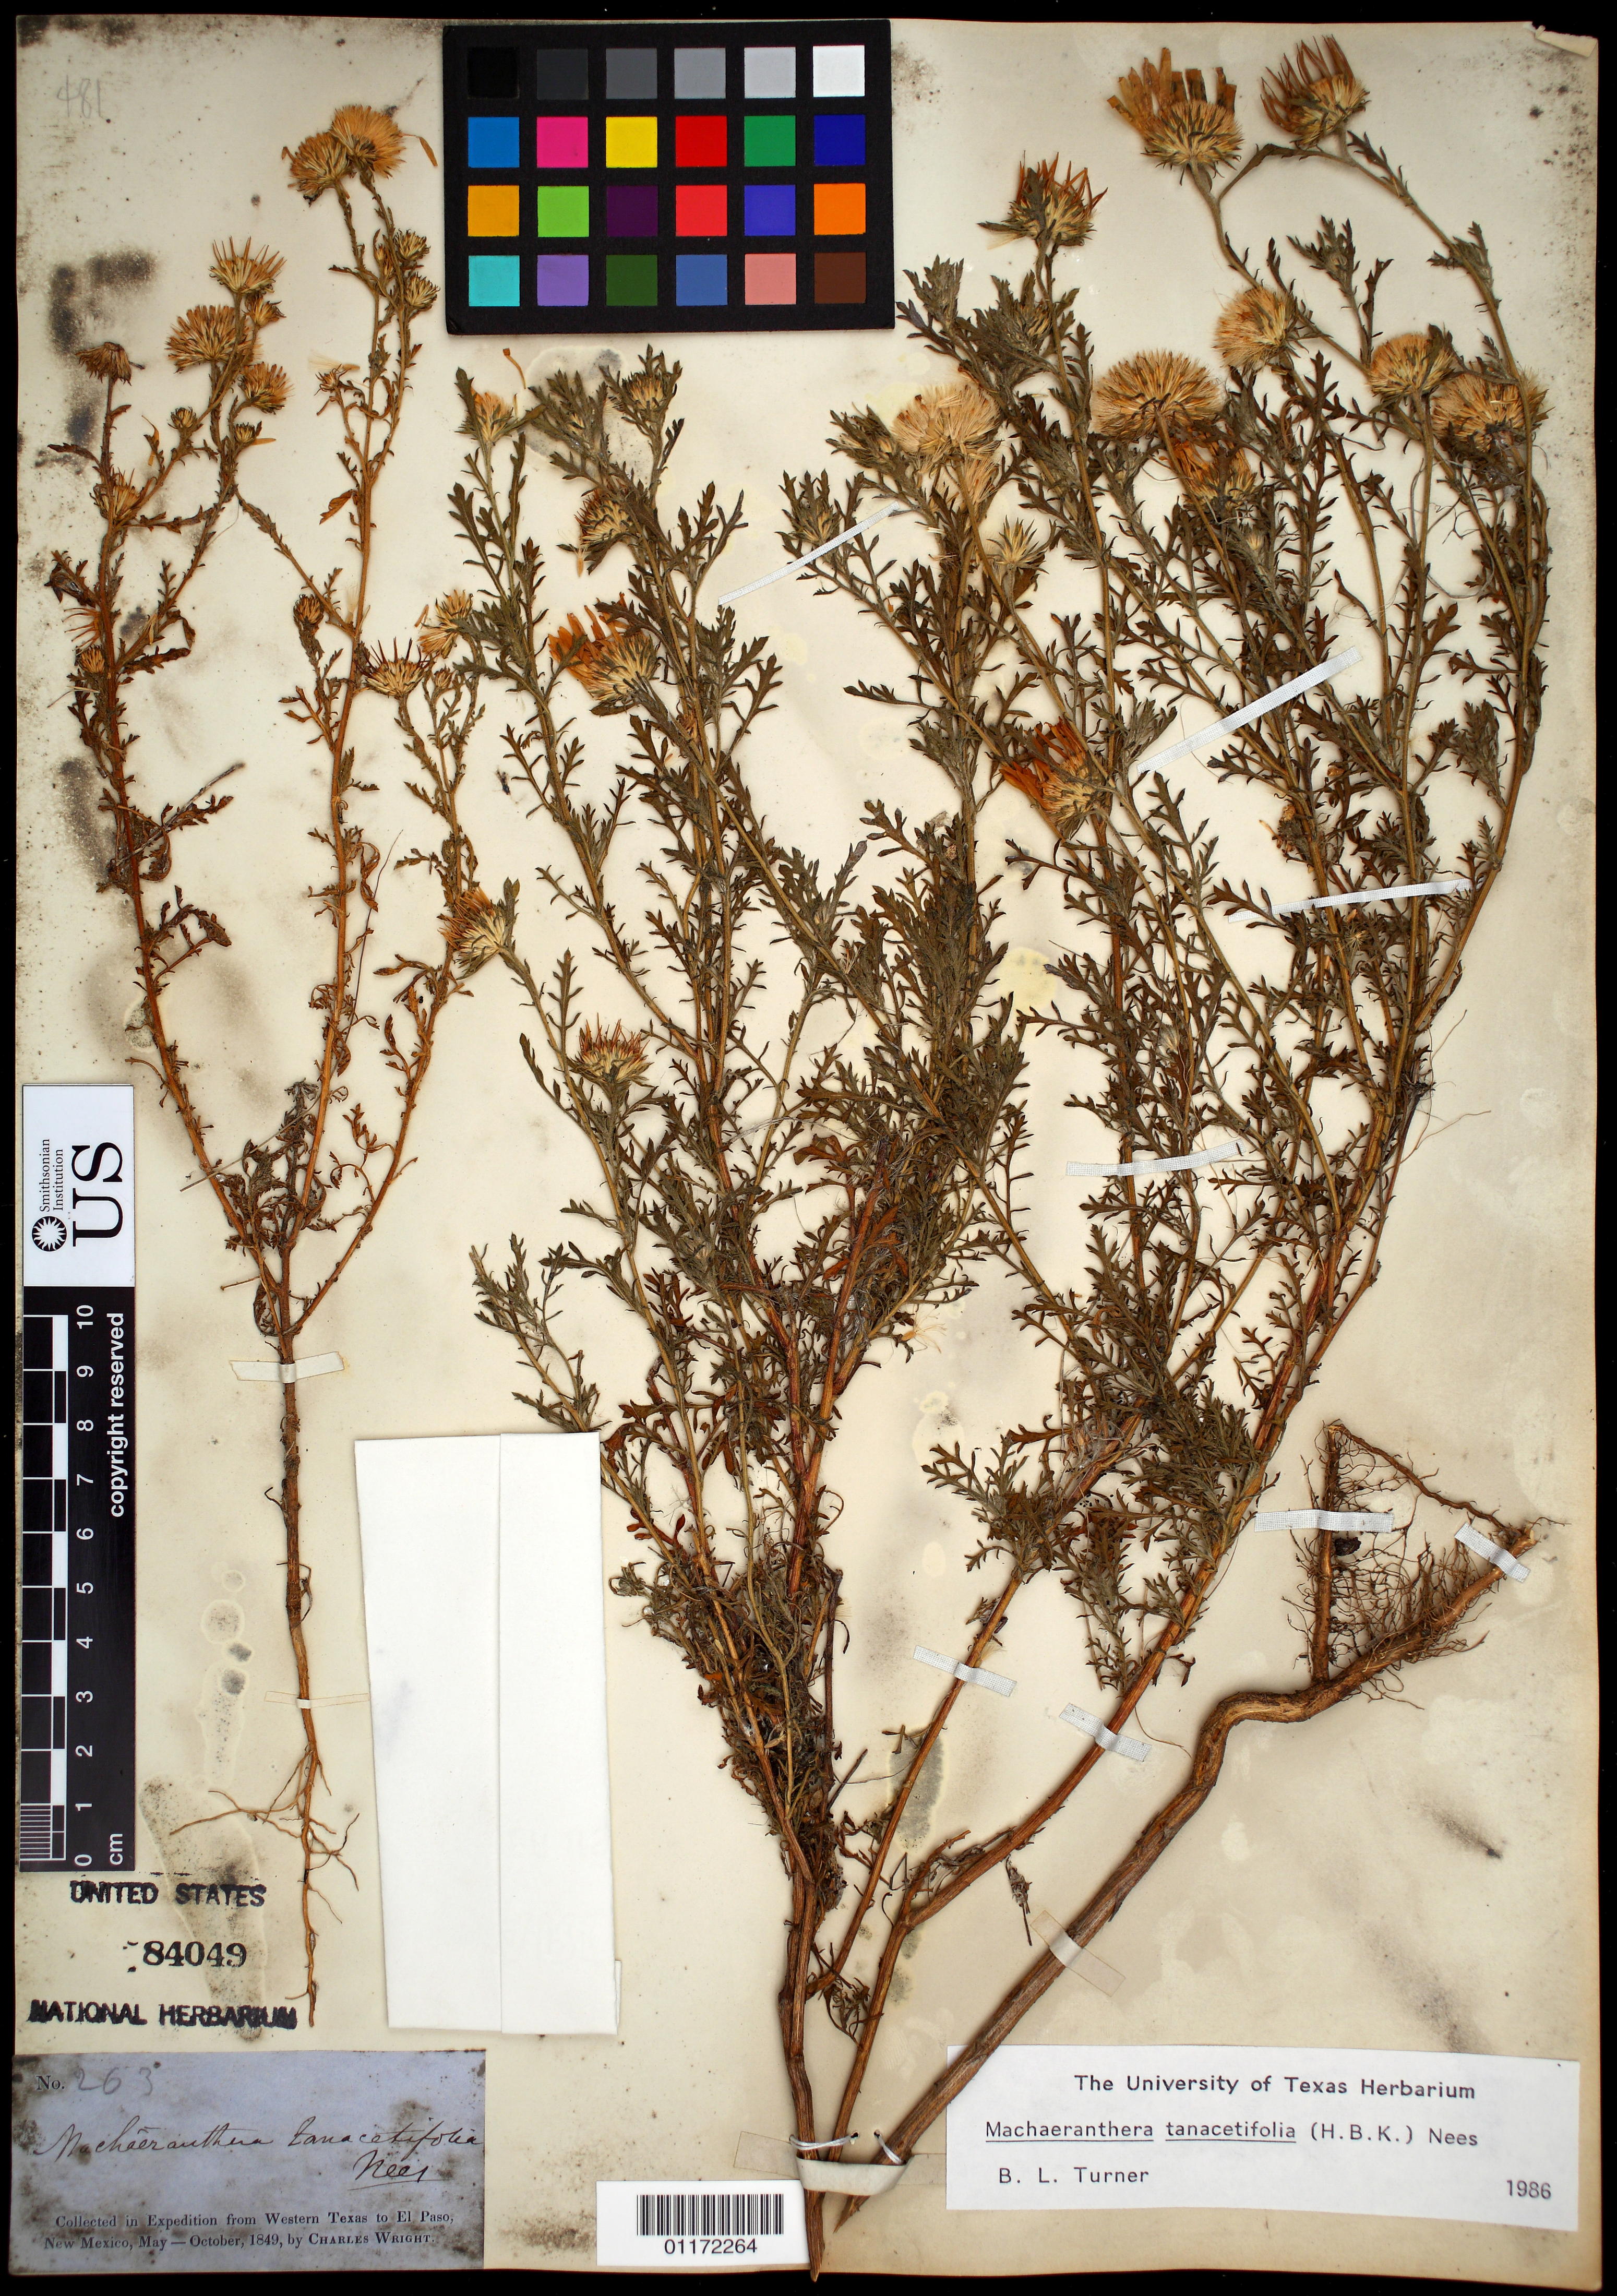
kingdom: Plantae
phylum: Tracheophyta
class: Magnoliopsida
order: Asterales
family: Asteraceae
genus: Machaeranthera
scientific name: Machaeranthera tanacetifolia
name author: (Kunth) Nees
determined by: Turner, B. L.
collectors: C. Wright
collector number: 263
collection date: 1849-05/1849-10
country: United States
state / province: New Mexico / Texas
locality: from Western Texas to El Paso, New Mexico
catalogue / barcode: US 84049